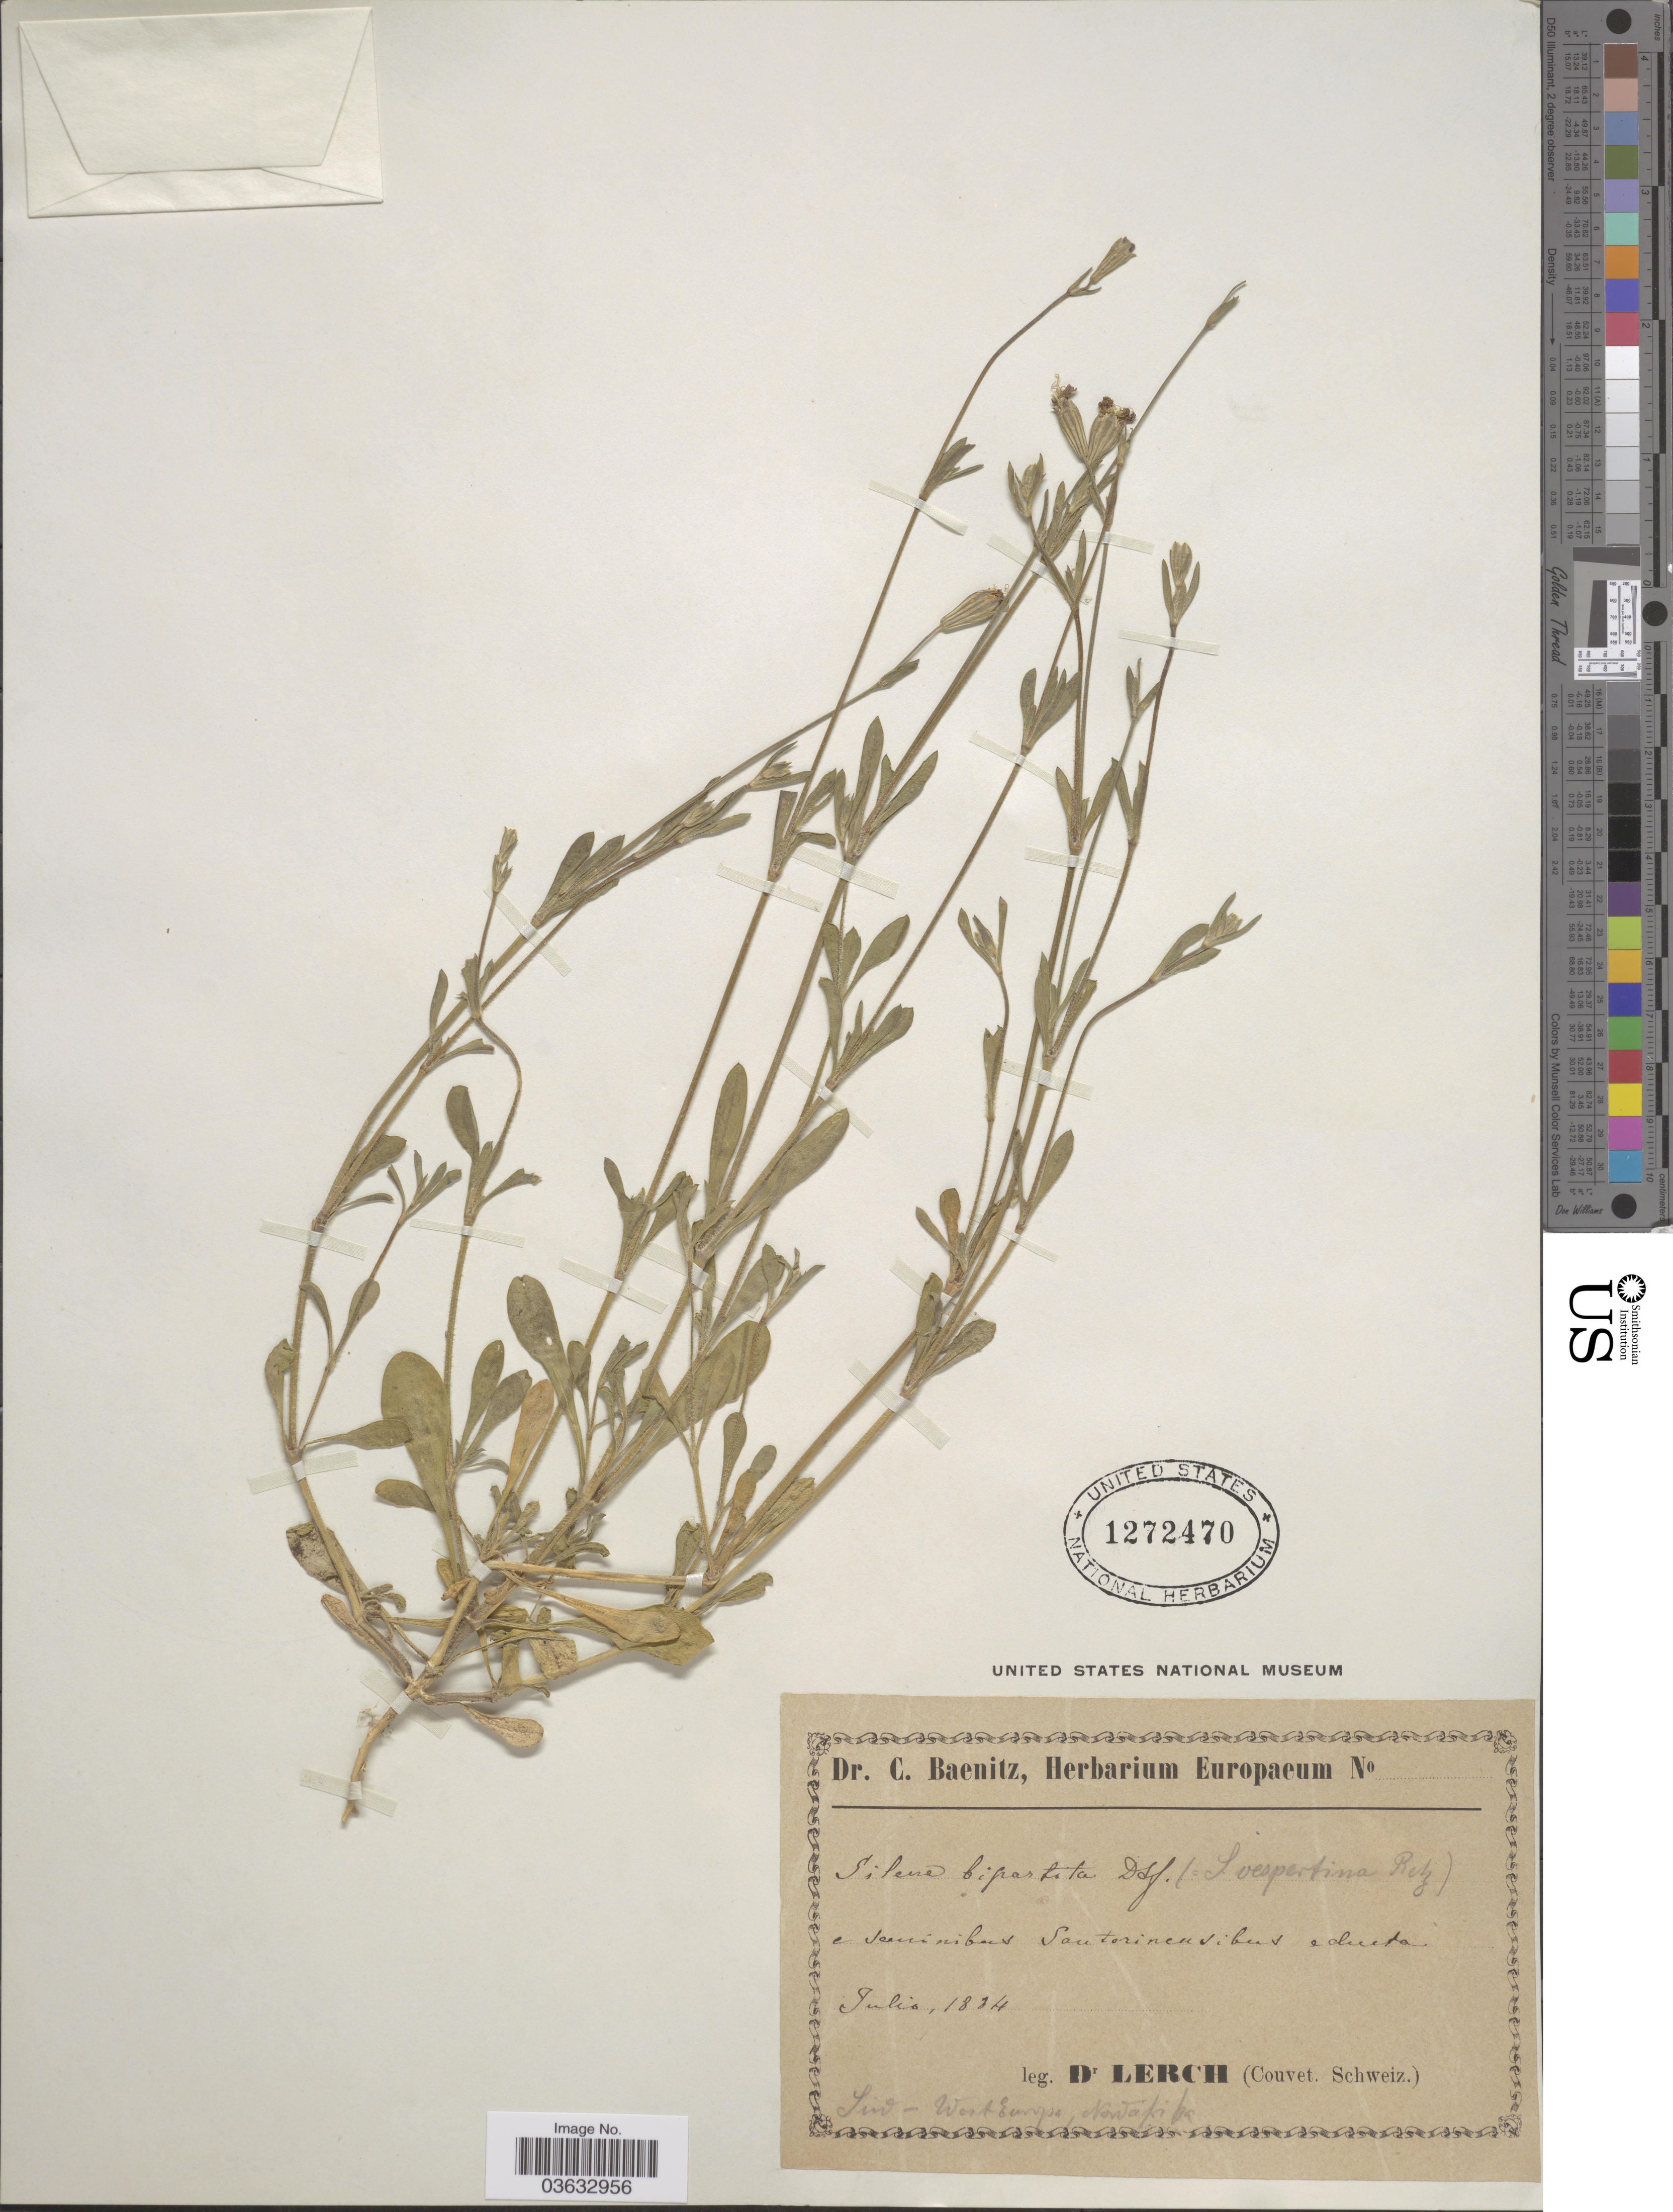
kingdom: Plantae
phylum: Tracheophyta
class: Magnoliopsida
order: Caryophyllales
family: Caryophyllaceae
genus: Silene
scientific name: Silene colorata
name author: Poir.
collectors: -. Lerch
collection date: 1834-07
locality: Sud-West Europe.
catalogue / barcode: US 1272470